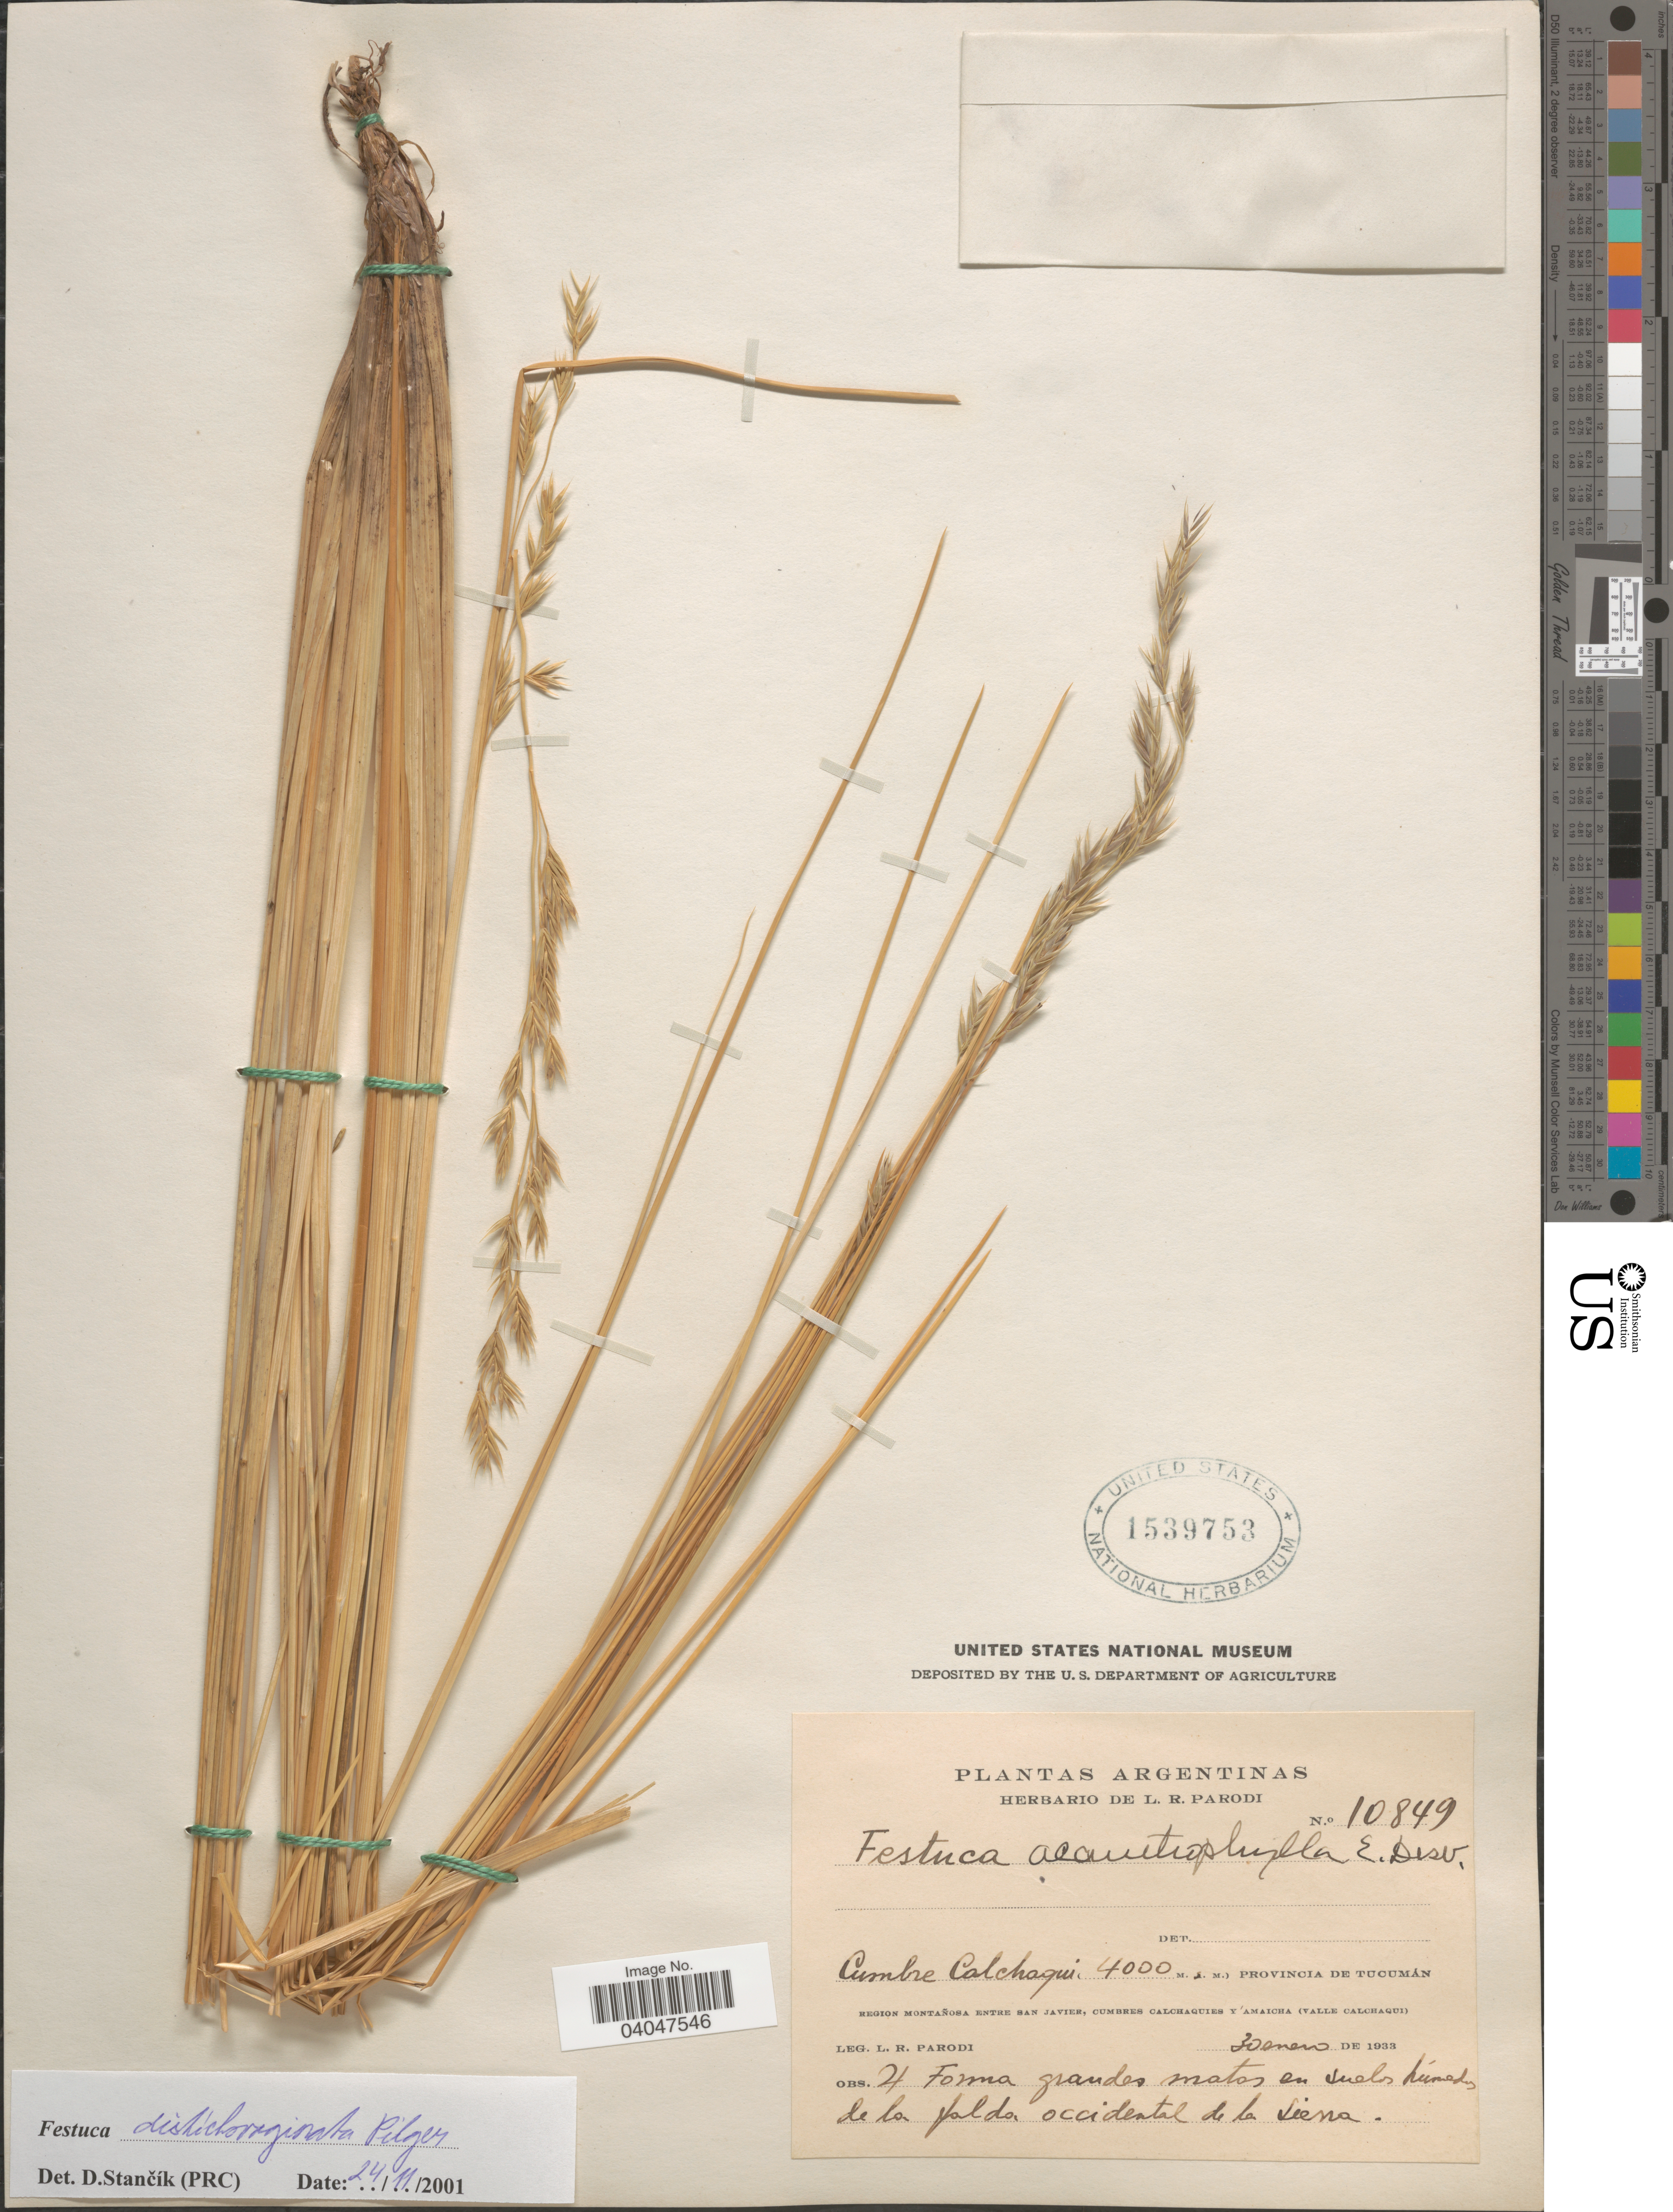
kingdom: Plantae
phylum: Tracheophyta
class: Liliopsida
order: Poales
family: Poaceae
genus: Festuca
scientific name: Festuca distichovaginata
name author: Pilg.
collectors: L. R. Parodi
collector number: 10849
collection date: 1933-01-30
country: Argentina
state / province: Tucuman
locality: Cumbre Calchaqui. Region montañosa entre San Javier, cumbres Calchaquies y Amaicha (Valle Calchaqui).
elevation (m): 4000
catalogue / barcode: US 1539753